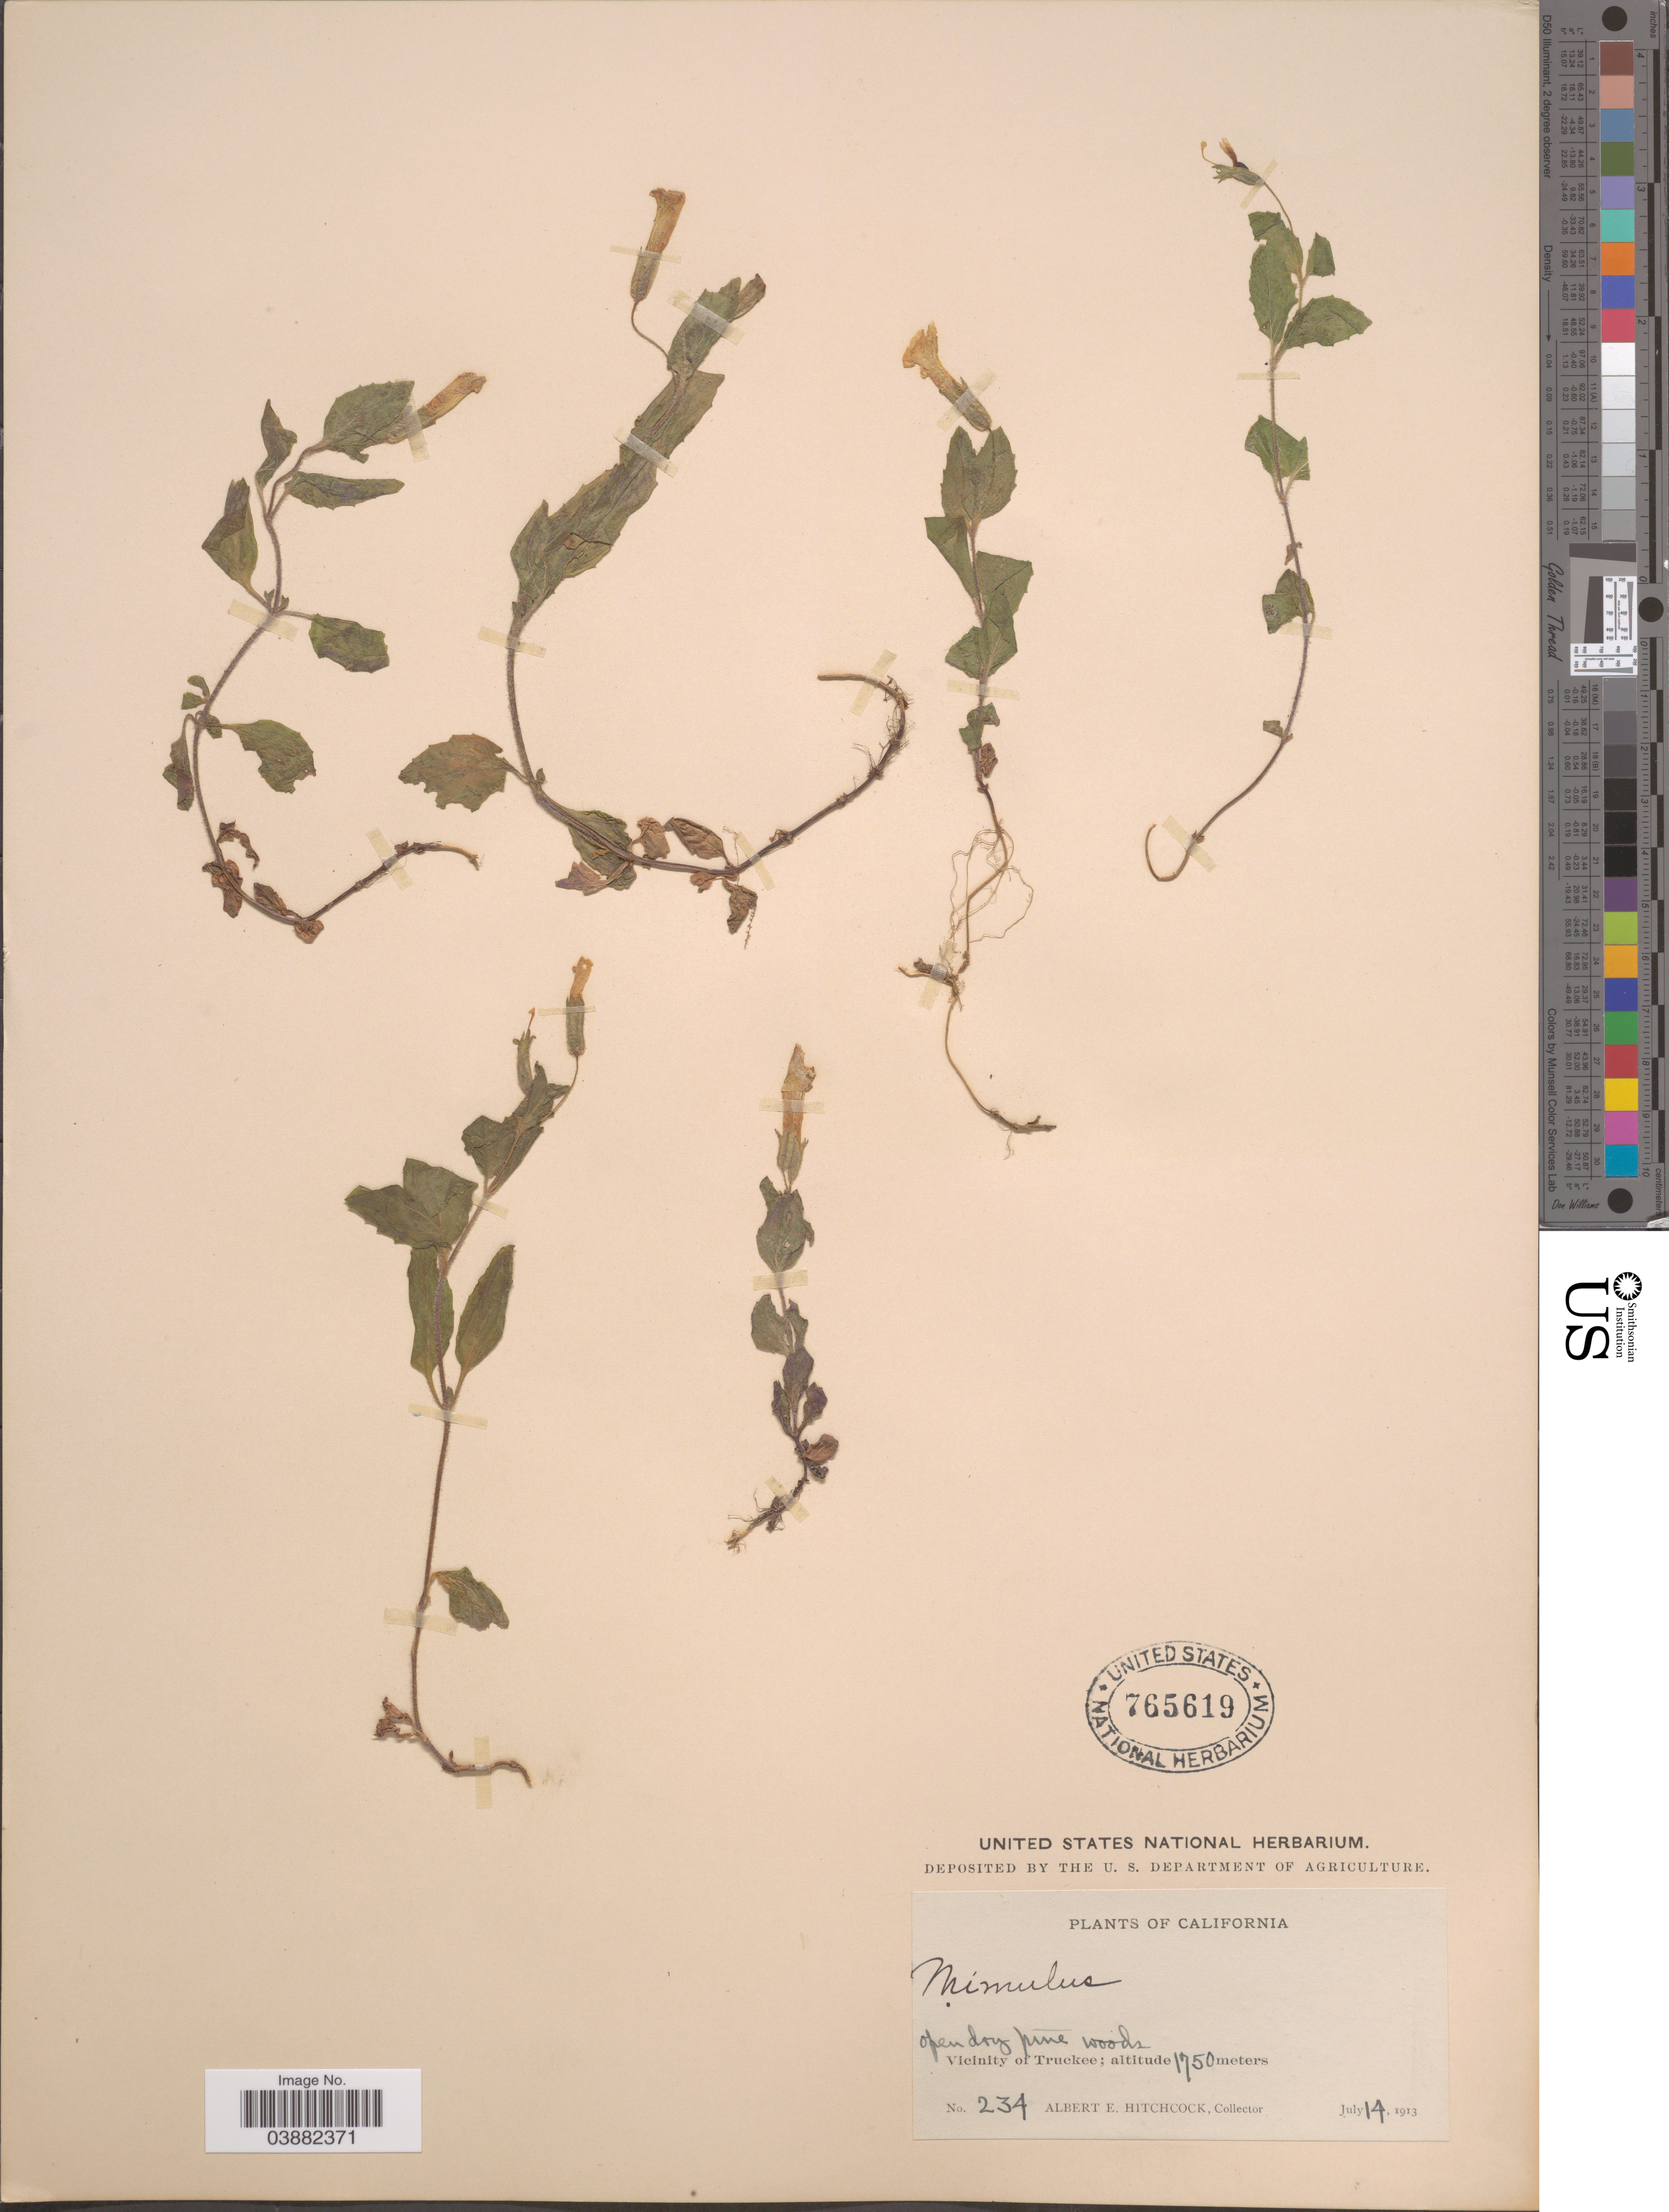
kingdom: Plantae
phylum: Tracheophyta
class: Magnoliopsida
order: Lamiales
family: Phrymaceae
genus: Mimulus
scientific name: Mimulus moschatus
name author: Douglas ex Lindl.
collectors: A. Hitchcock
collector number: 234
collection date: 1913-07-14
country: United States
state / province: California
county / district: Nevada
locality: Vicinity of Truckee.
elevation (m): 1750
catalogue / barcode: US 765619